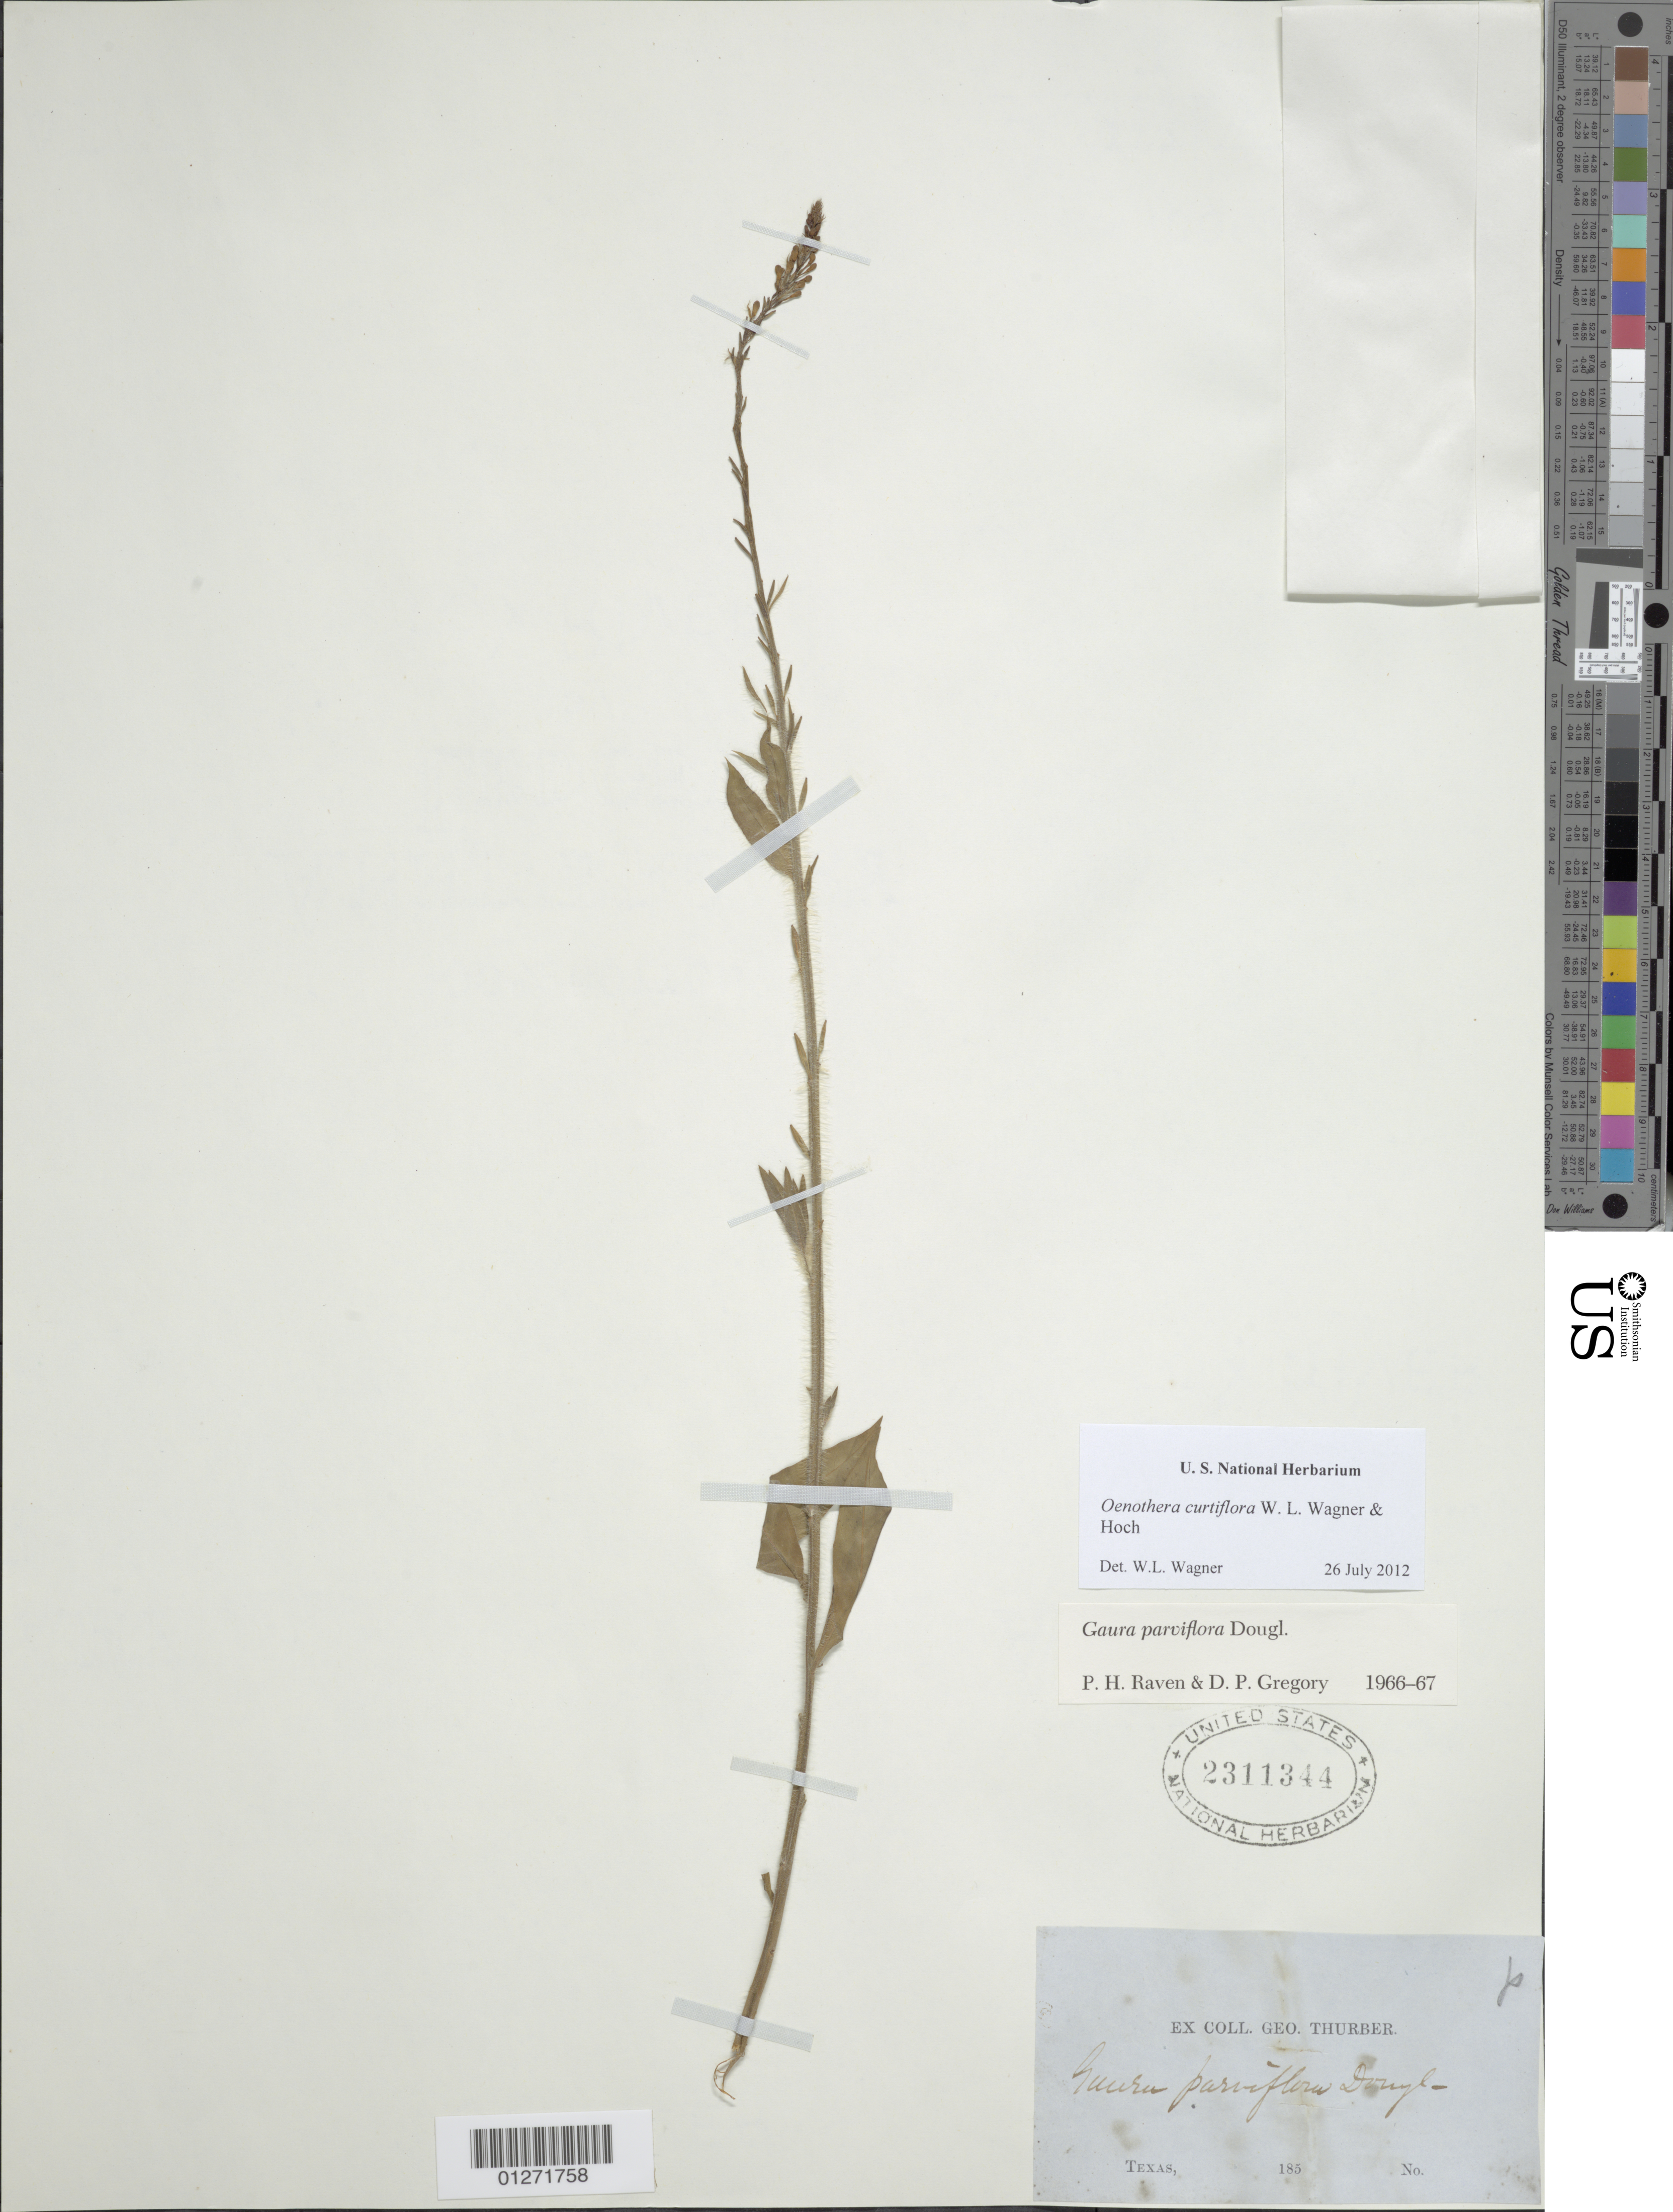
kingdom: Plantae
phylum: Tracheophyta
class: Magnoliopsida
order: Myrtales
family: Onagraceae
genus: Oenothera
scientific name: Oenothera curtiflora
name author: W.L. Wagner & Hoch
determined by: Wagner, W. L., (BOT), Smithsonian Institution - National Museum of Natural History (UNITED STATES)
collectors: G. Thurber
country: United States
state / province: Texas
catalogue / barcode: US 2311344